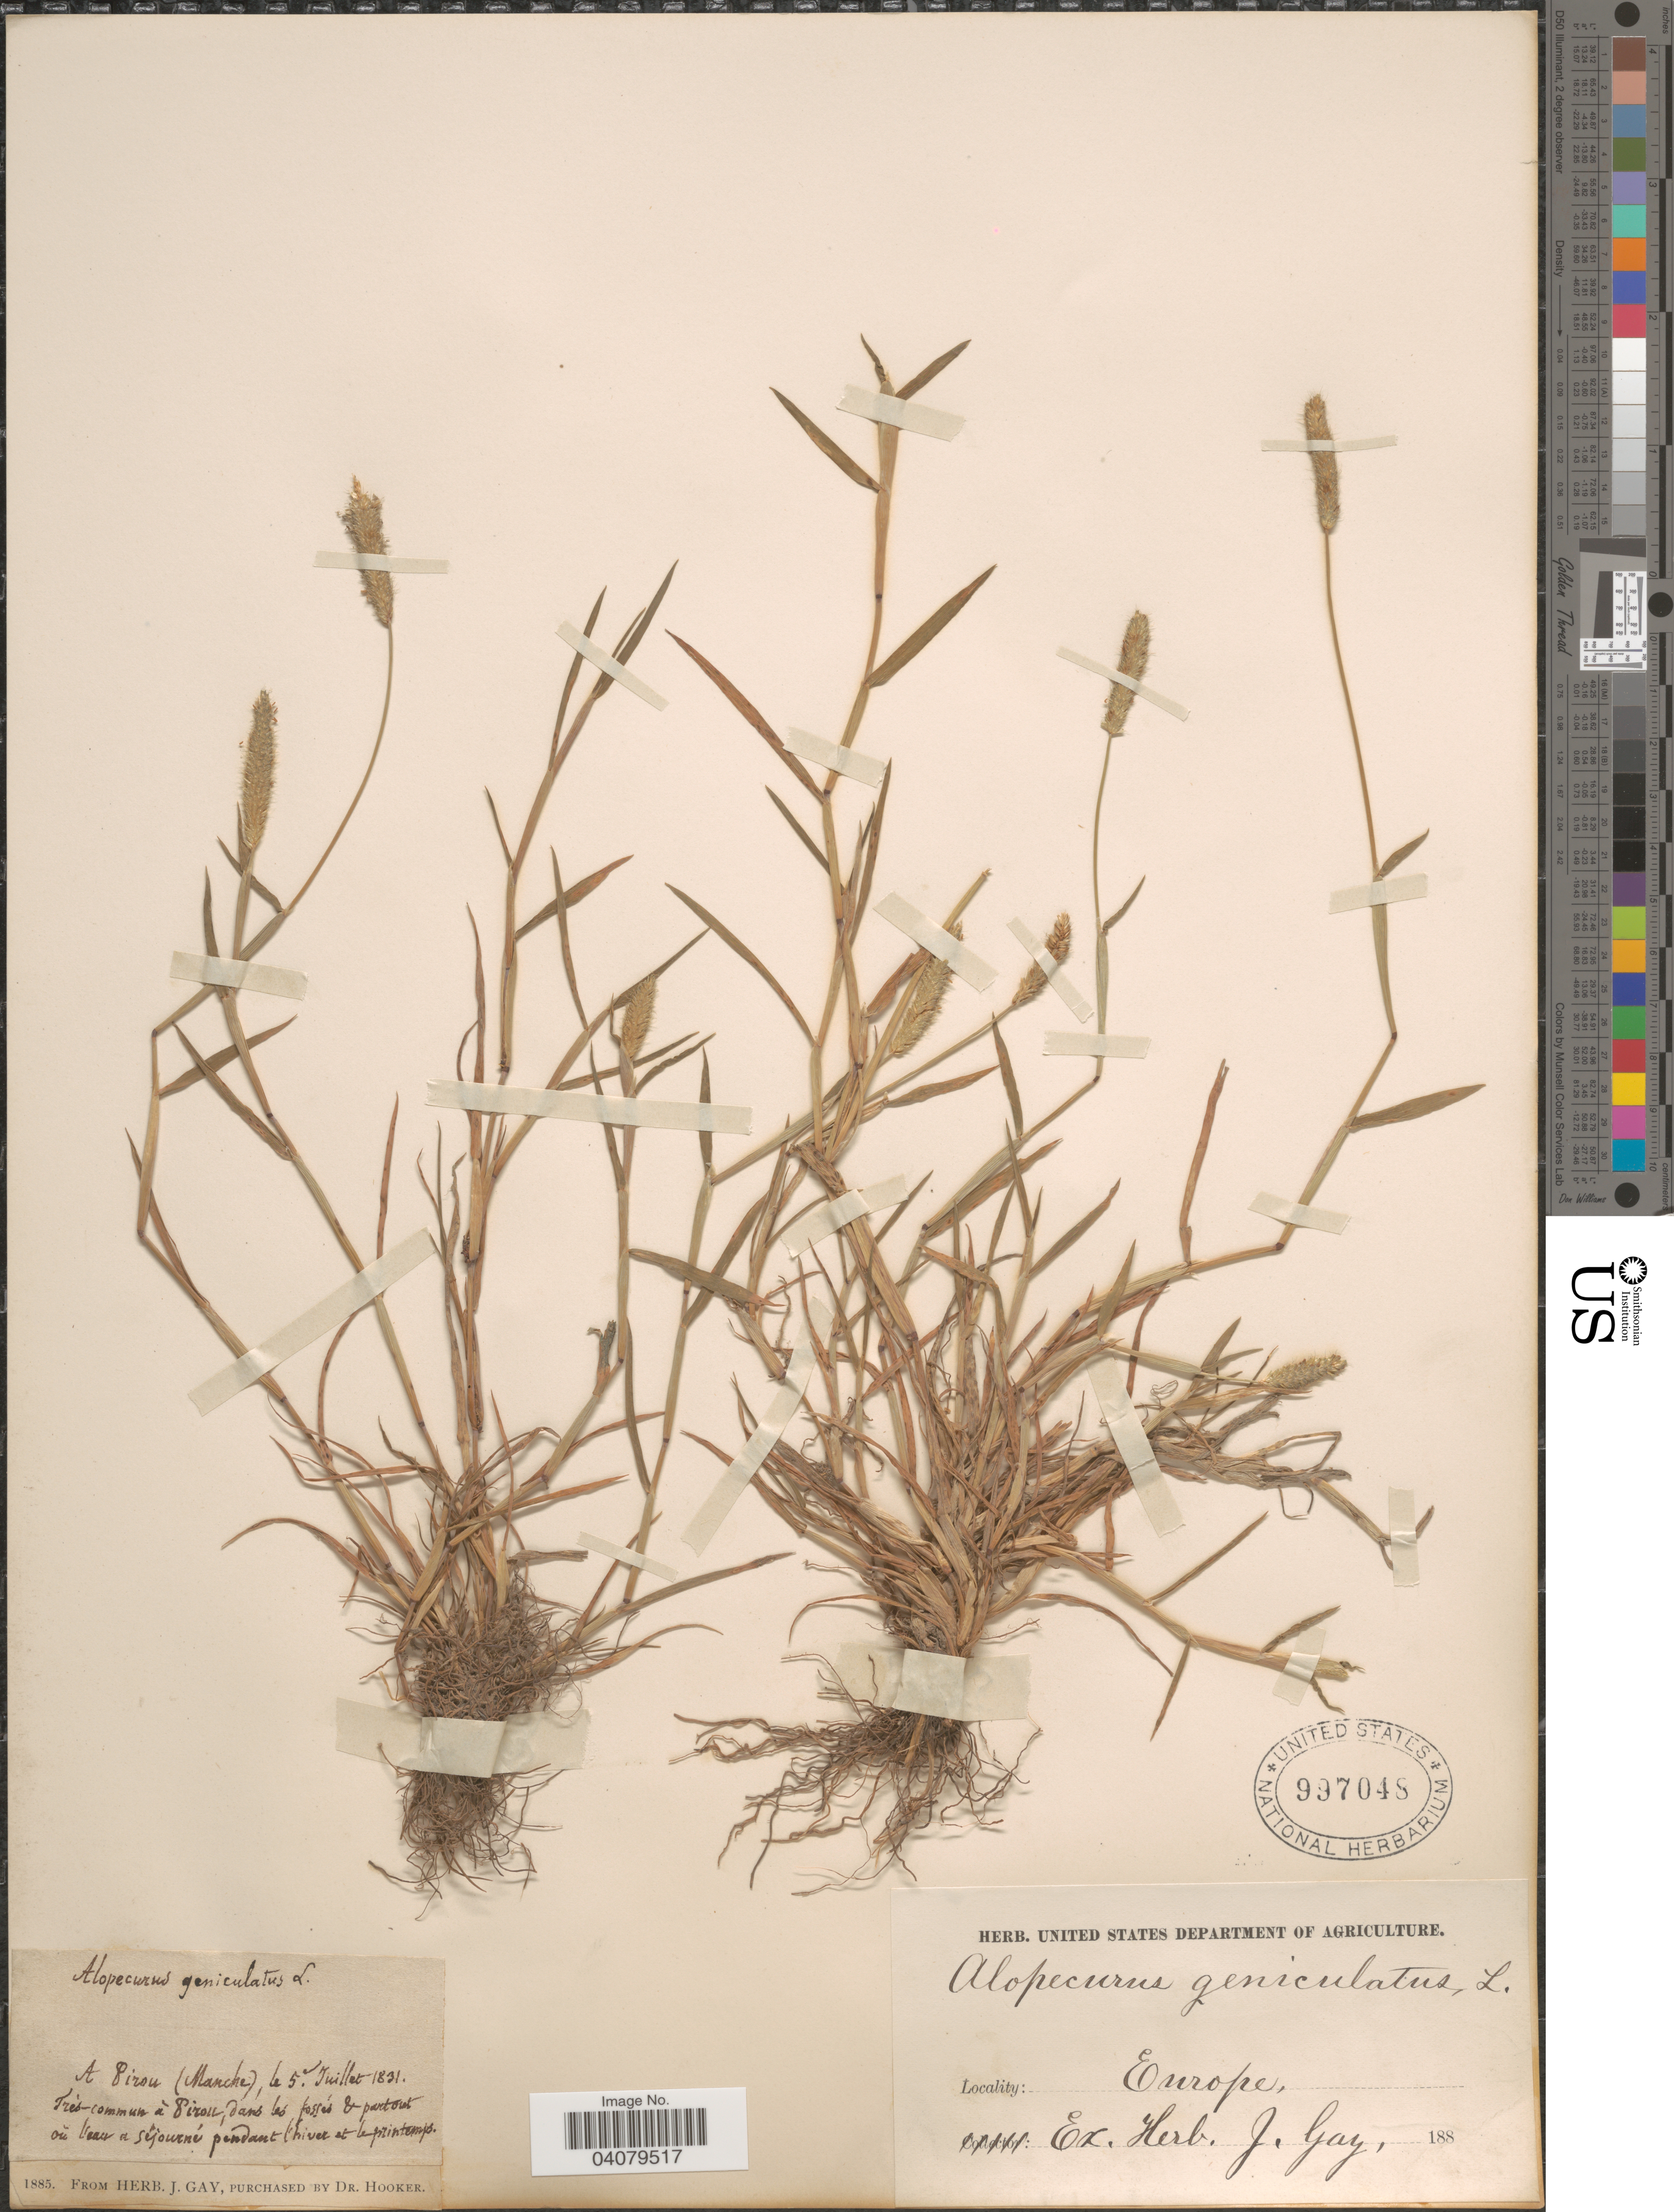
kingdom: Plantae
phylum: Tracheophyta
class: Liliopsida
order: Poales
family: Poaceae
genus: Alopecurus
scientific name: Alopecurus geniculatus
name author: L.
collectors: ex herb. J. Gay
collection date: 1831-07-05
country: France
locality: A Pirou (Manche), Très-commun à Pirou, dans les fossés & partout ou leau a Séjourné pendant thiver et le printemps. Europe.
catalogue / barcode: US 997048